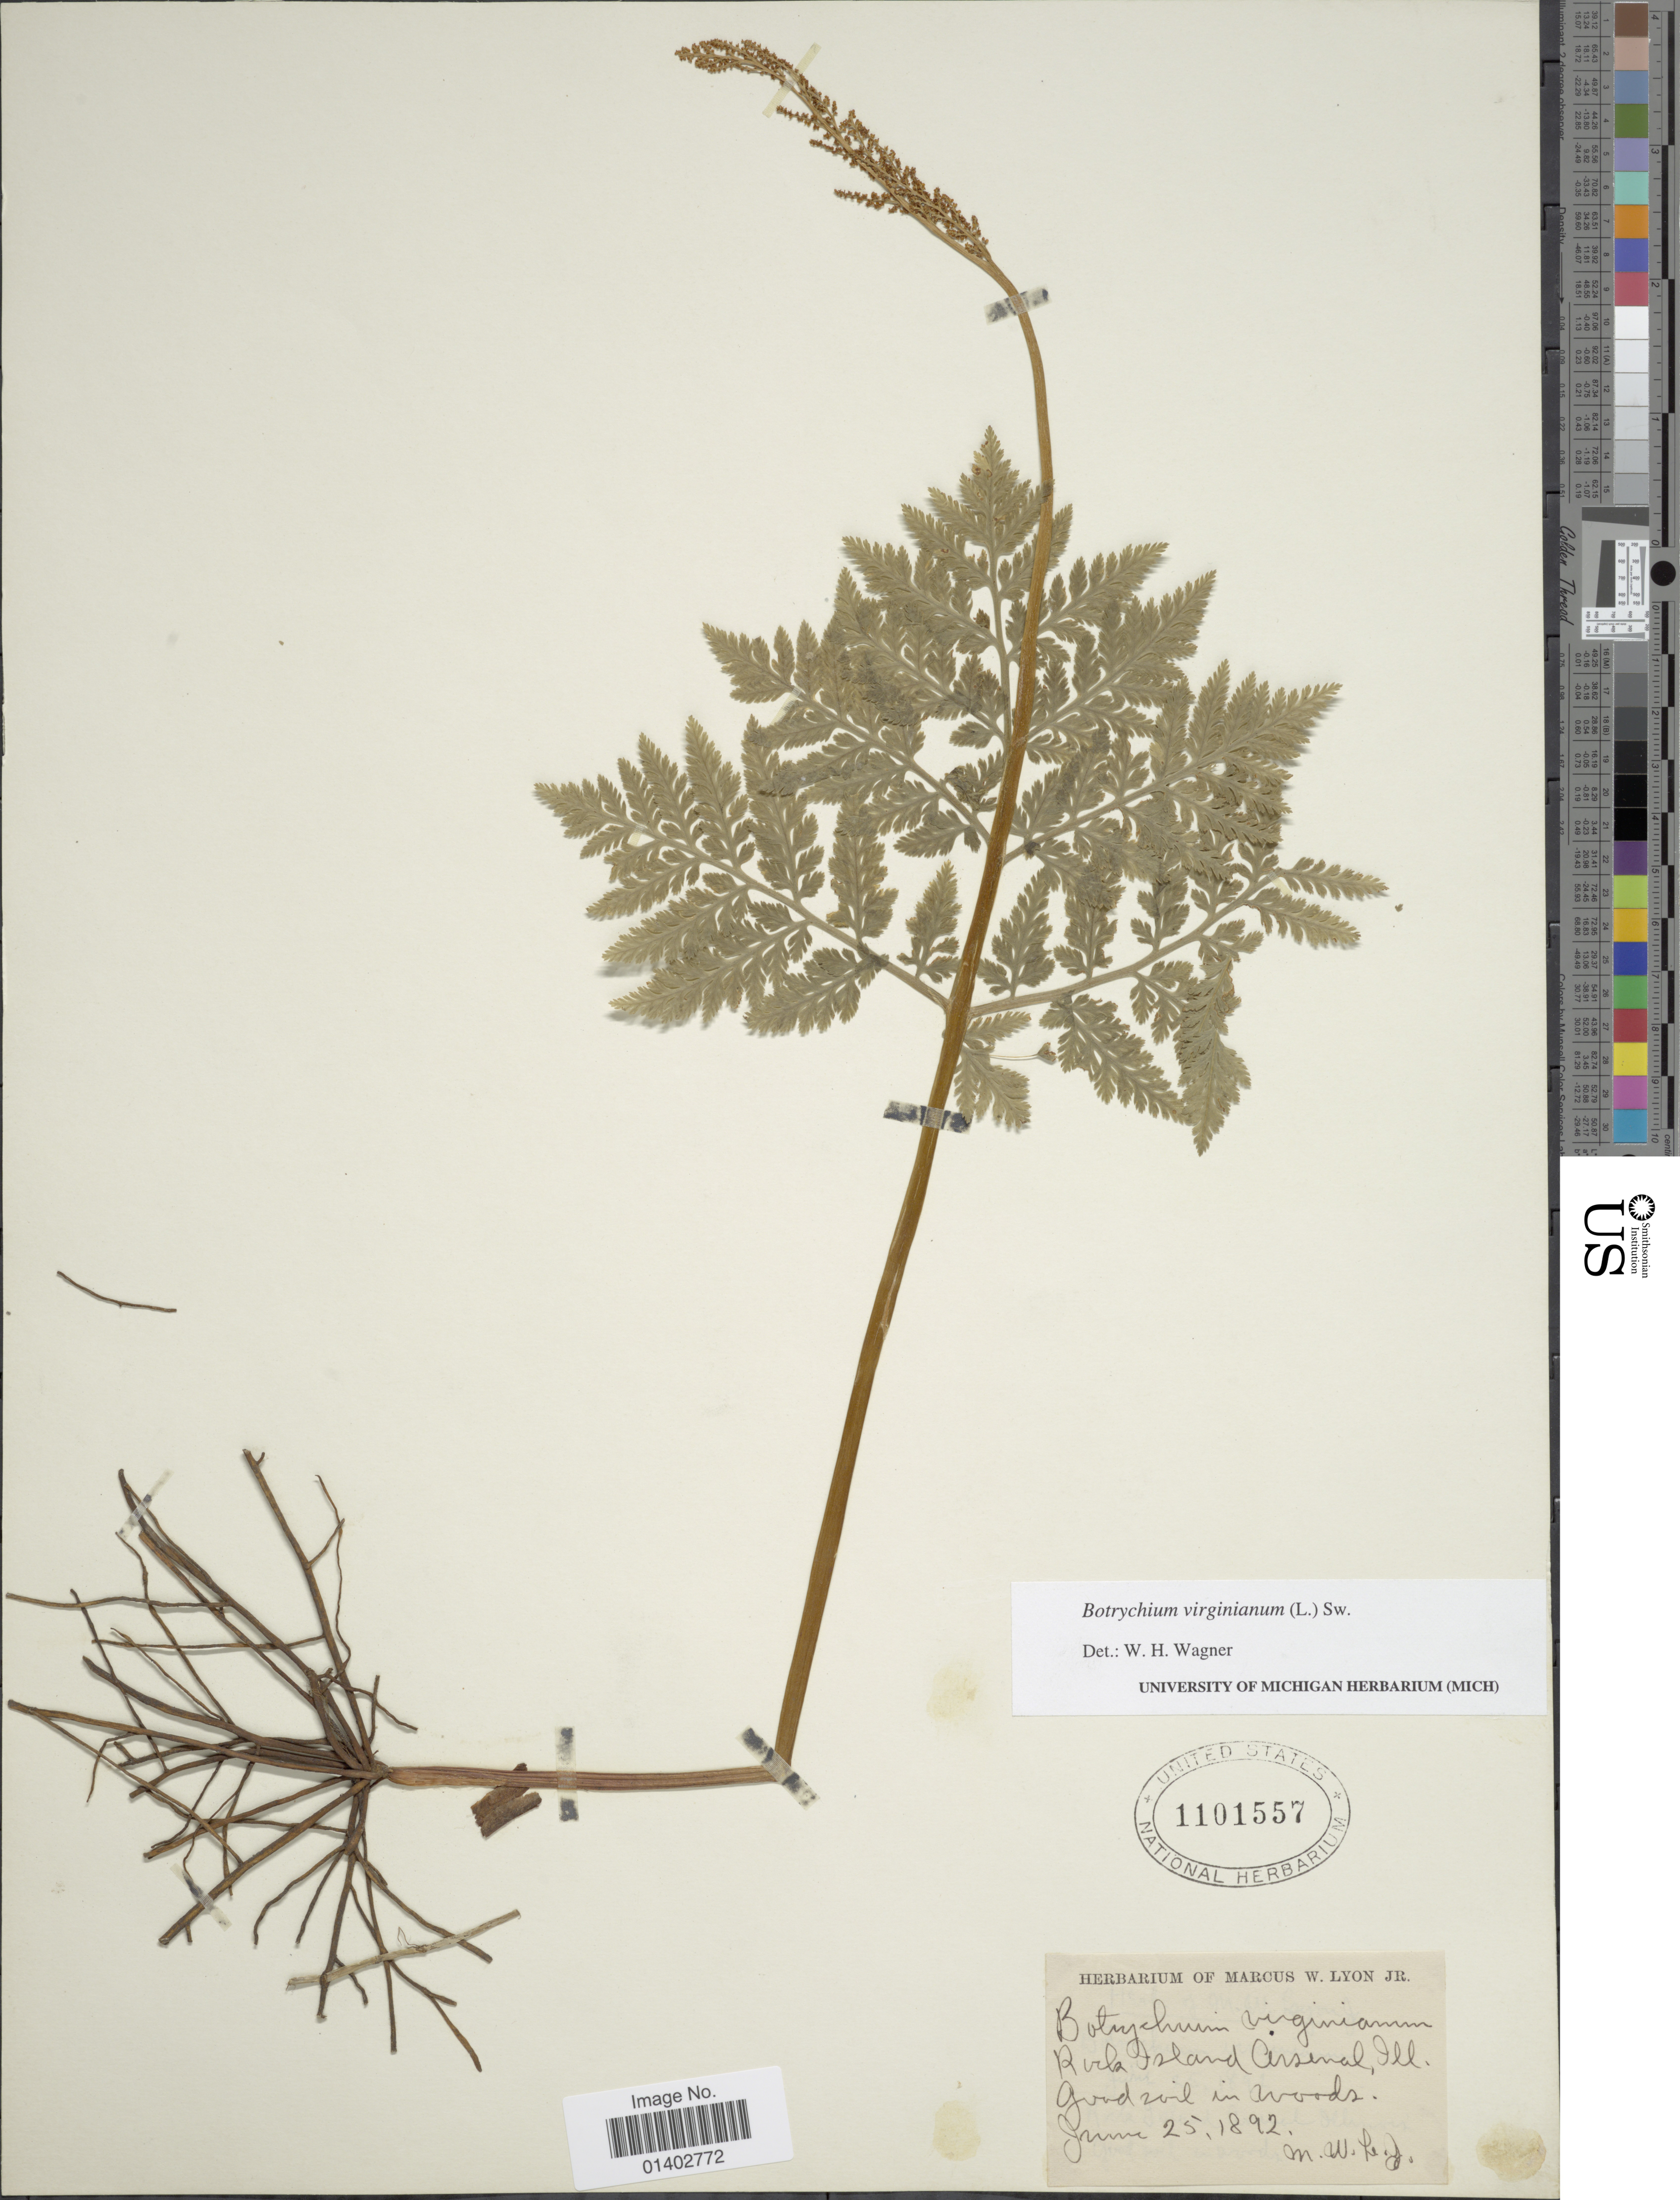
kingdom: Plantae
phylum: Tracheophyta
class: Polypodiopsida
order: Ophioglossales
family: Ophioglossaceae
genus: Botrychium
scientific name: Botrychium virginianum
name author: (L.) Sw.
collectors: M. W. Lyon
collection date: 1892-06-25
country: United States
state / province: Illinois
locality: Rock Island Arsenal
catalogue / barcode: US 1101557